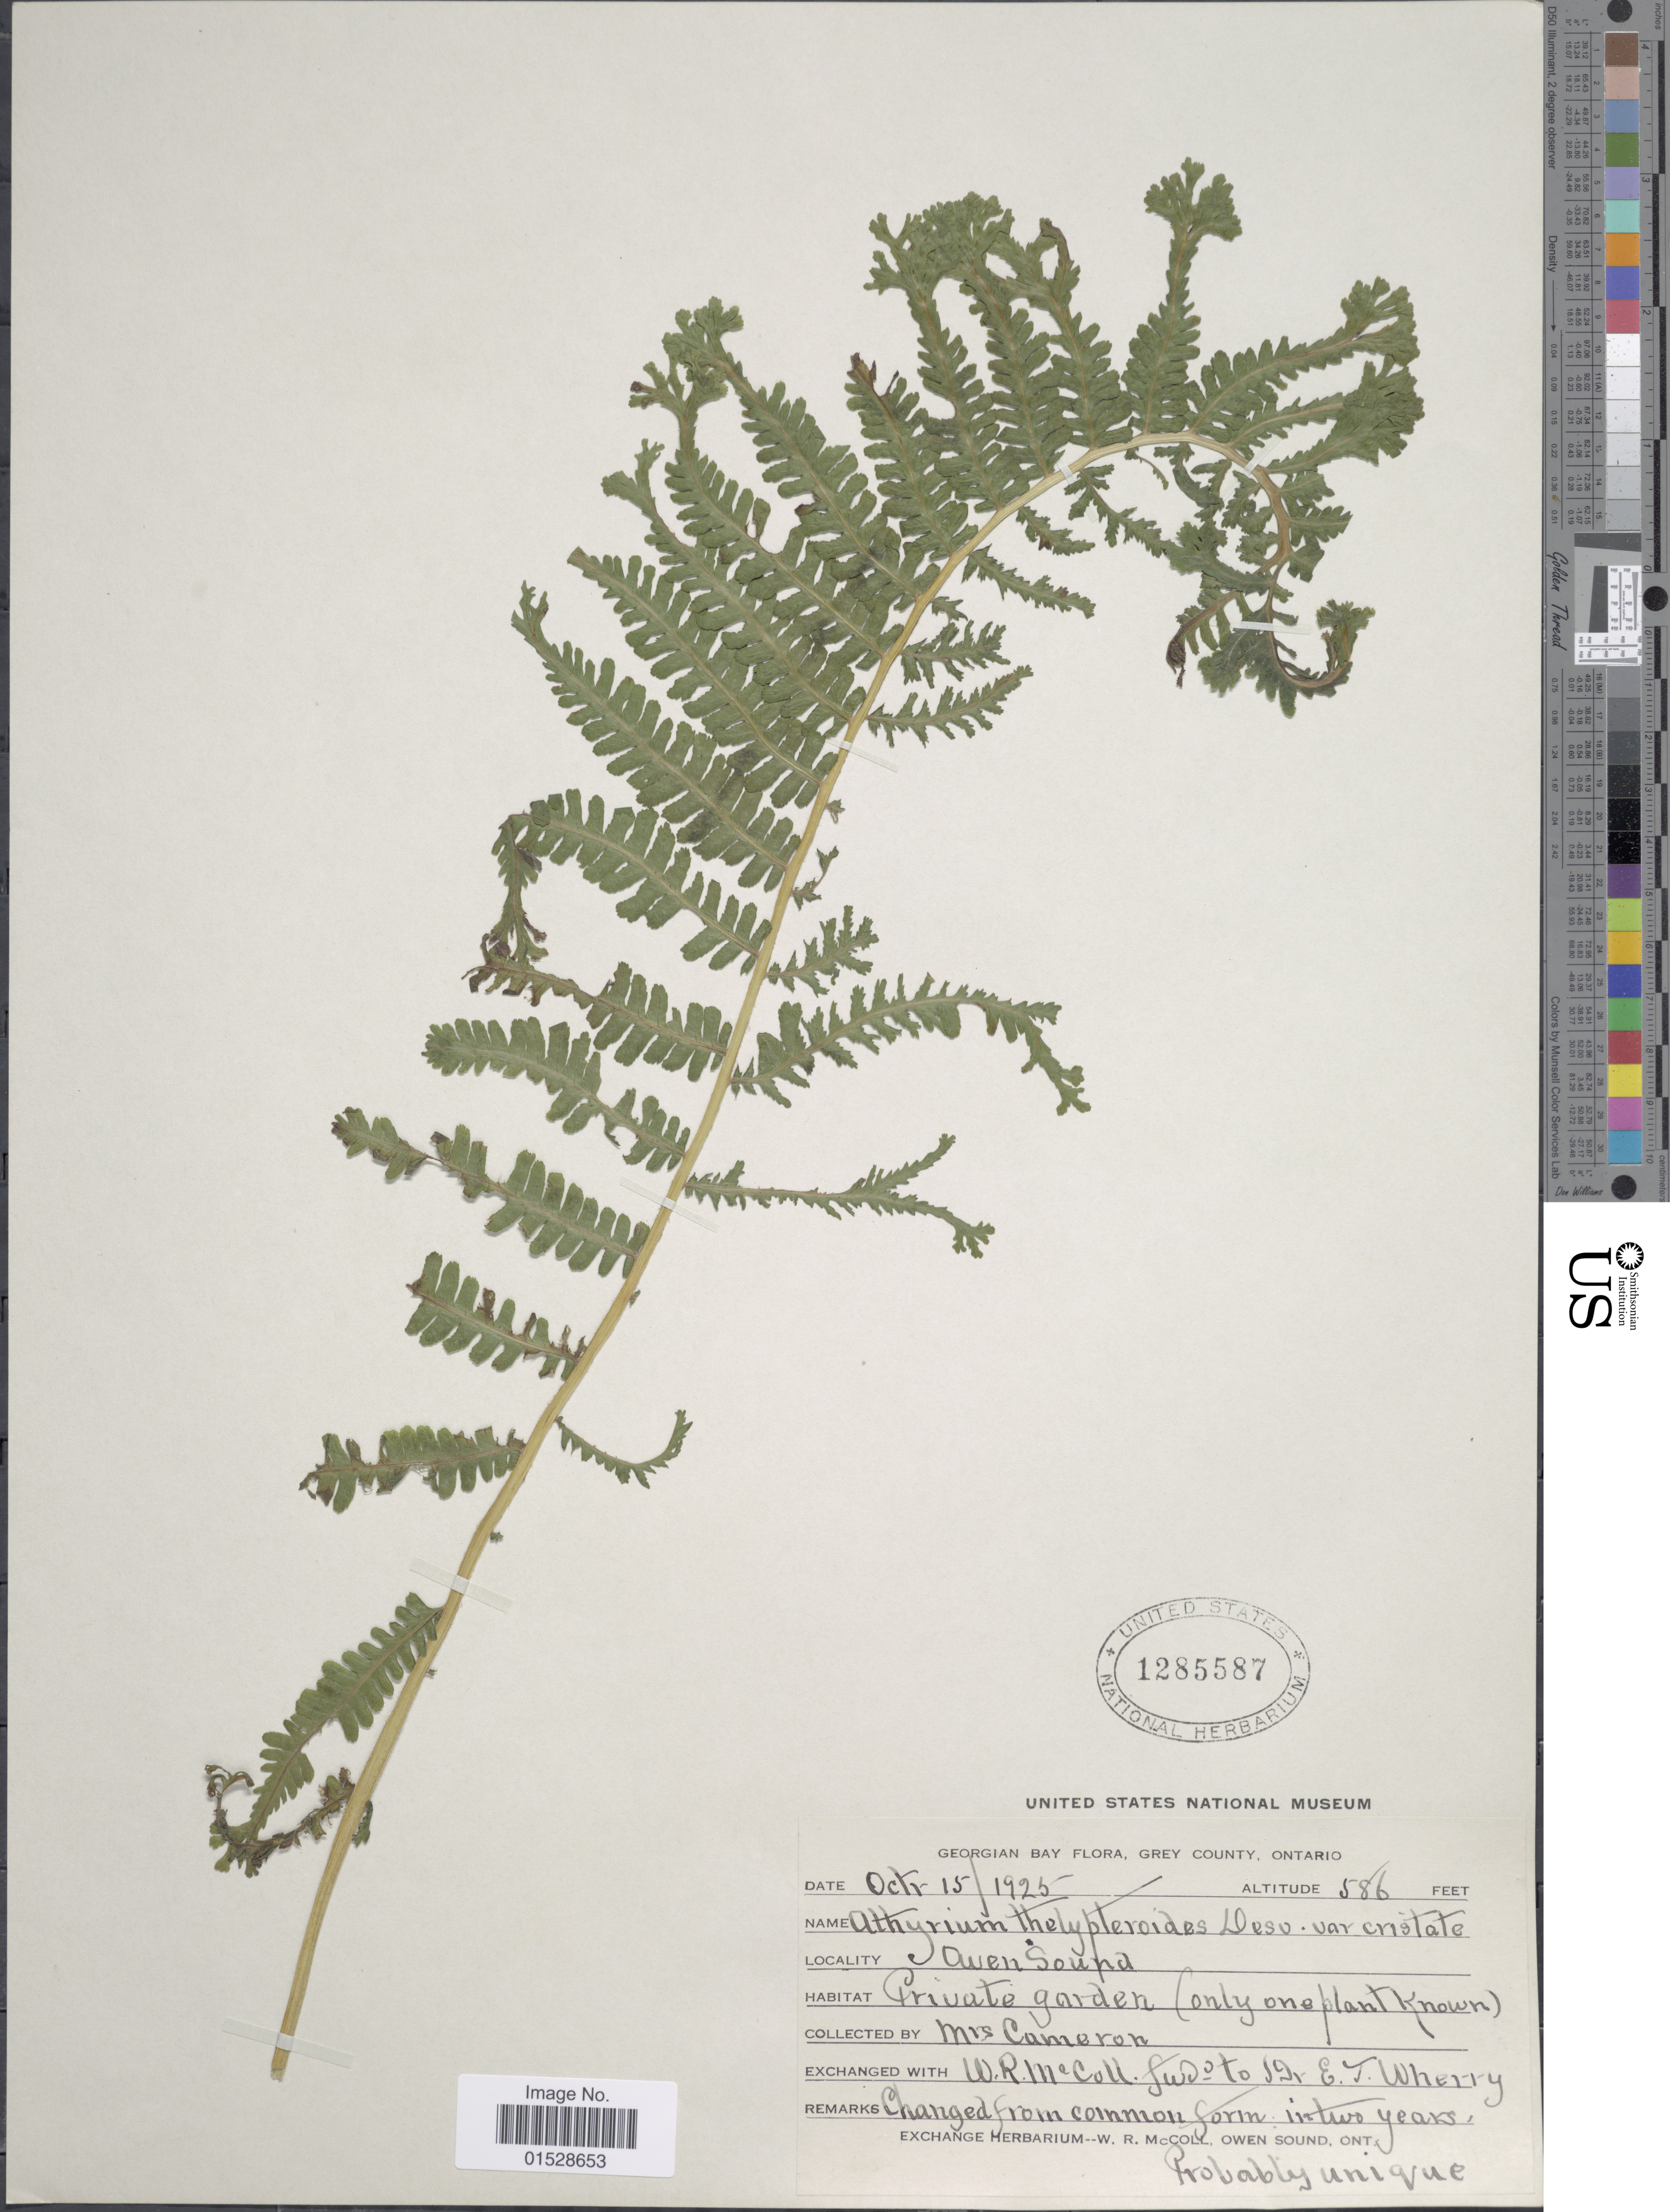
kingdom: Plantae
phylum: Tracheophyta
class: Polypodiopsida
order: Polypodiales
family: Athyriaceae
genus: Deparia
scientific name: Deparia acrostichoides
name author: (Sw.) M. Kato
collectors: -. Cameron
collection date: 1925-10-15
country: Canada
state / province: Ontario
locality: Georgian Bay, Grey County, Ontario, Owen Sound, Private garden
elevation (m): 179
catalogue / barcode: US 1285587